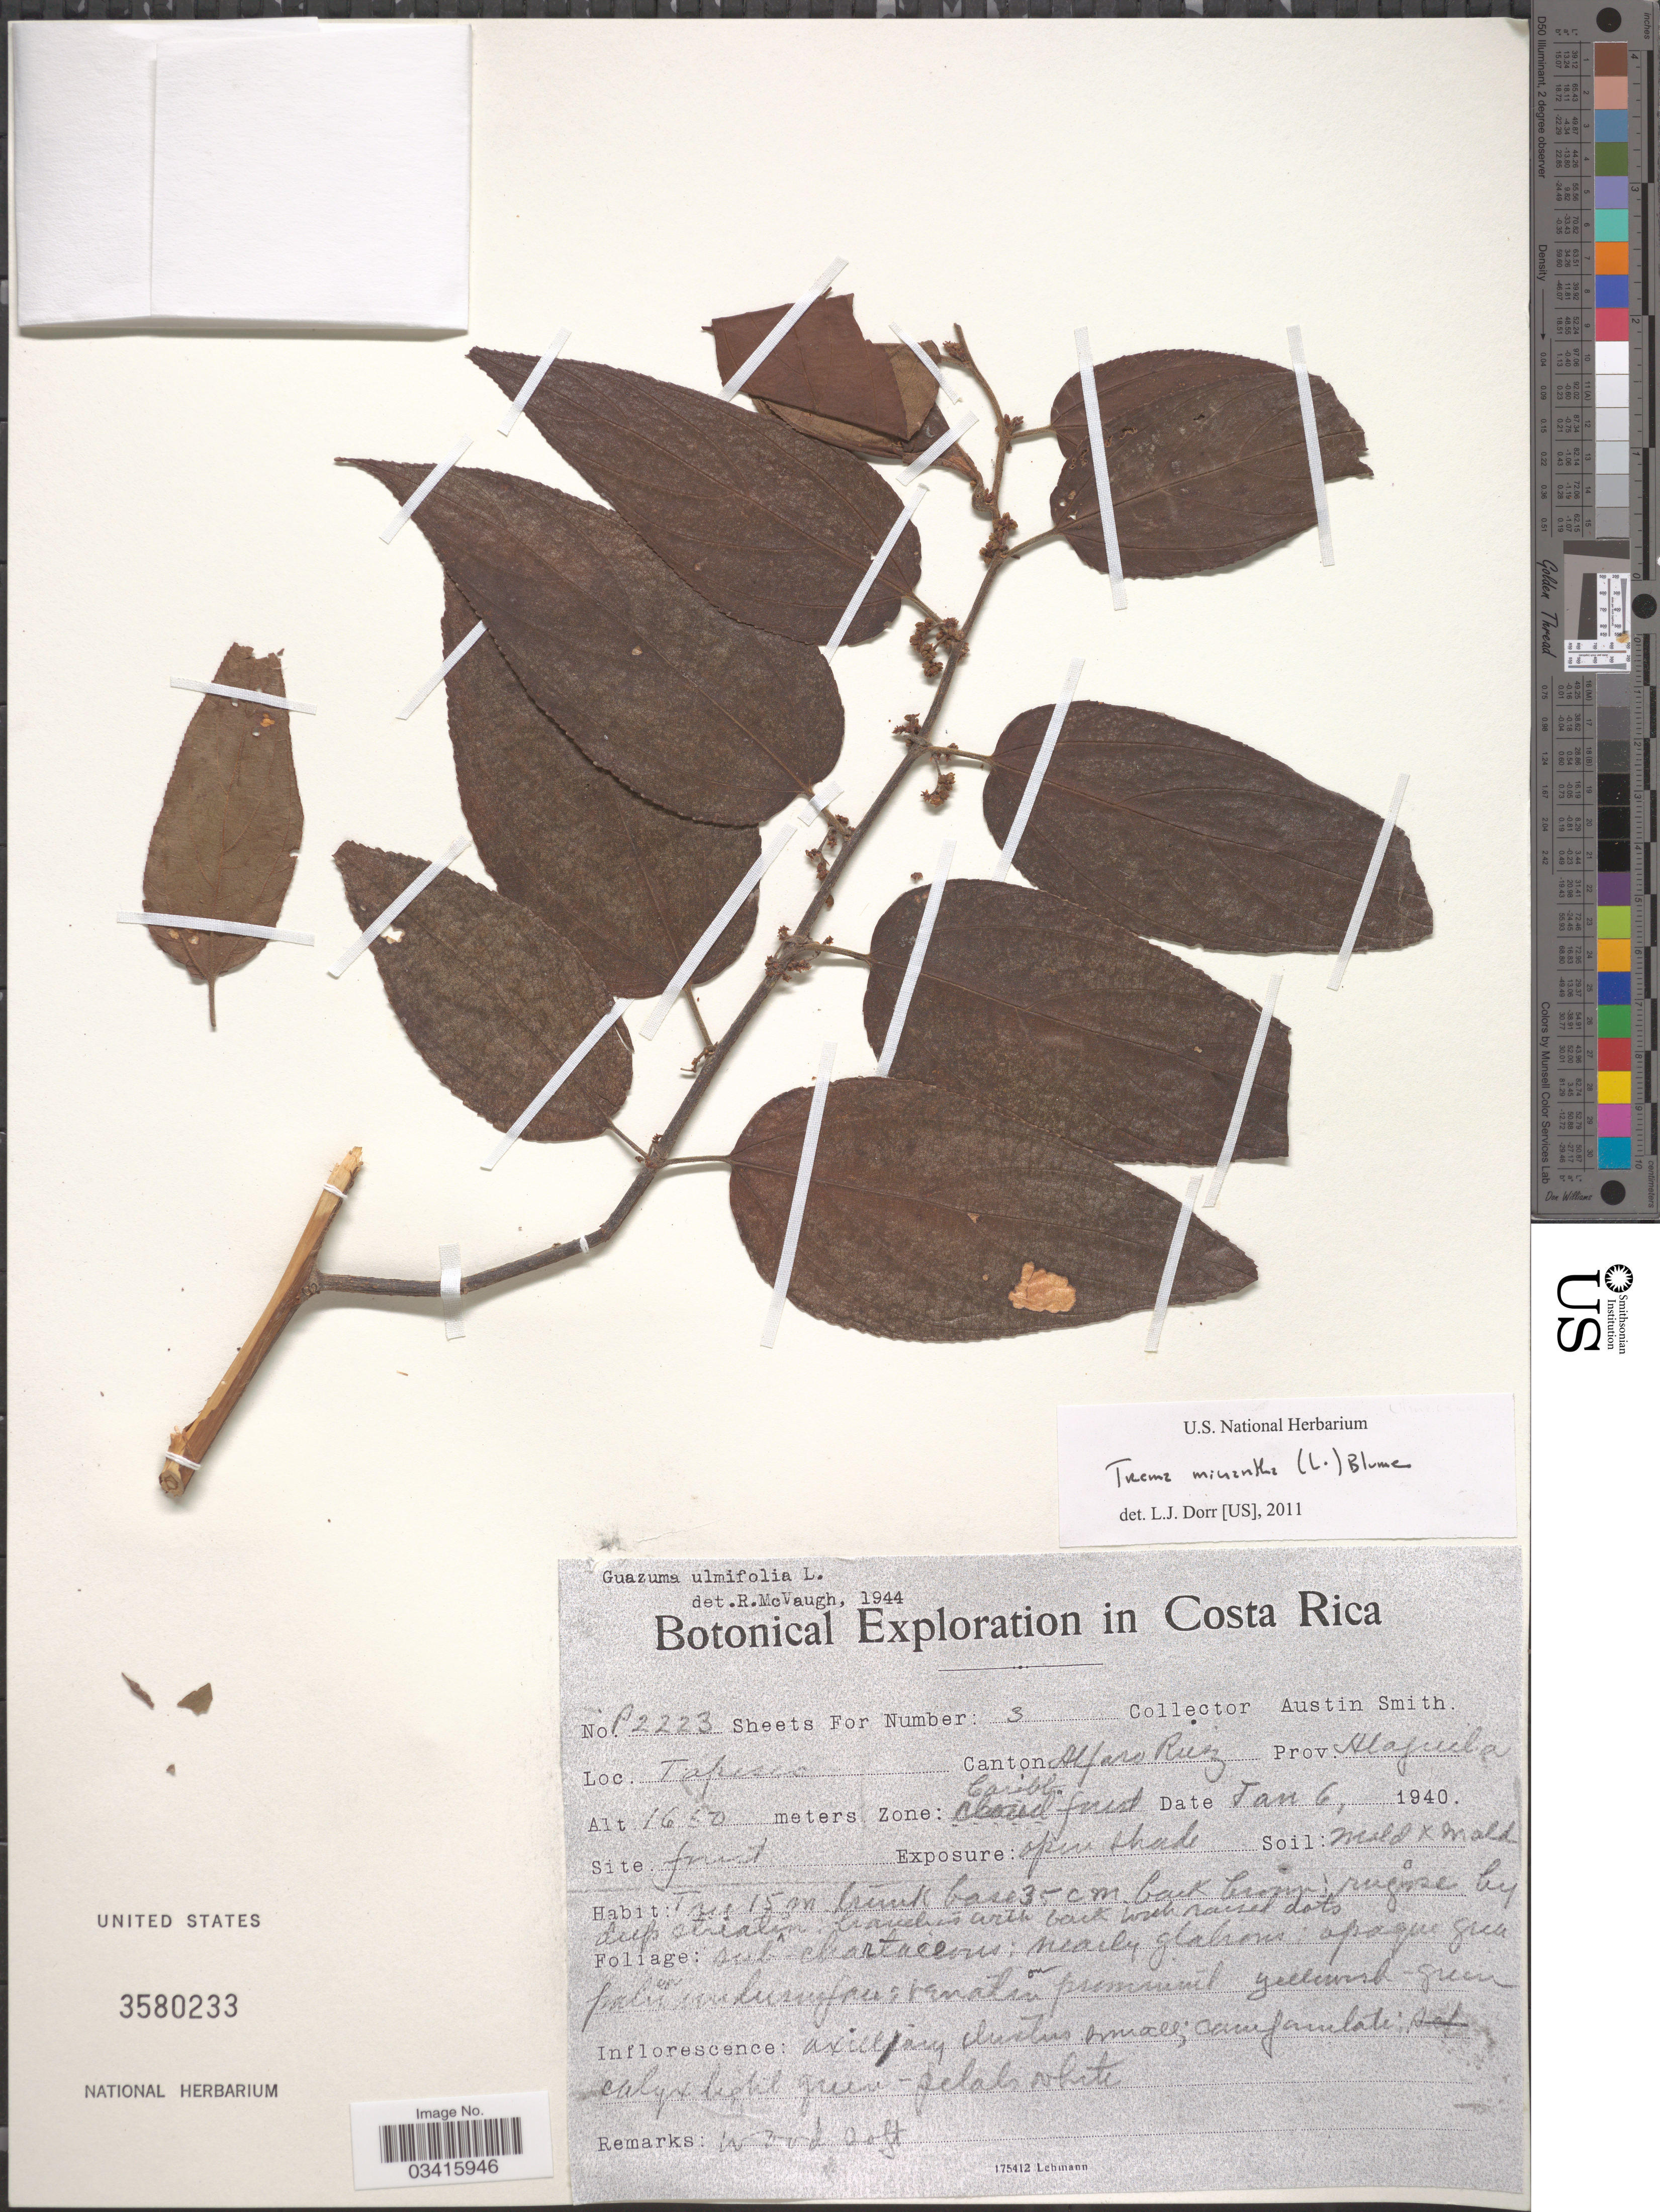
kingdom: Plantae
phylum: Tracheophyta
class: Magnoliopsida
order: Rosales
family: Cannabaceae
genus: Trema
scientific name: Trema micranthum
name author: (L.) Blume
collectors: Aust P. Smith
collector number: P2223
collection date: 1940-01-06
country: Costa Rica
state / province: Alajuela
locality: Tapesco. Canton Alfaro Ruiz. Zone Carib forest.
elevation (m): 1650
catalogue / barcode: US 3580233